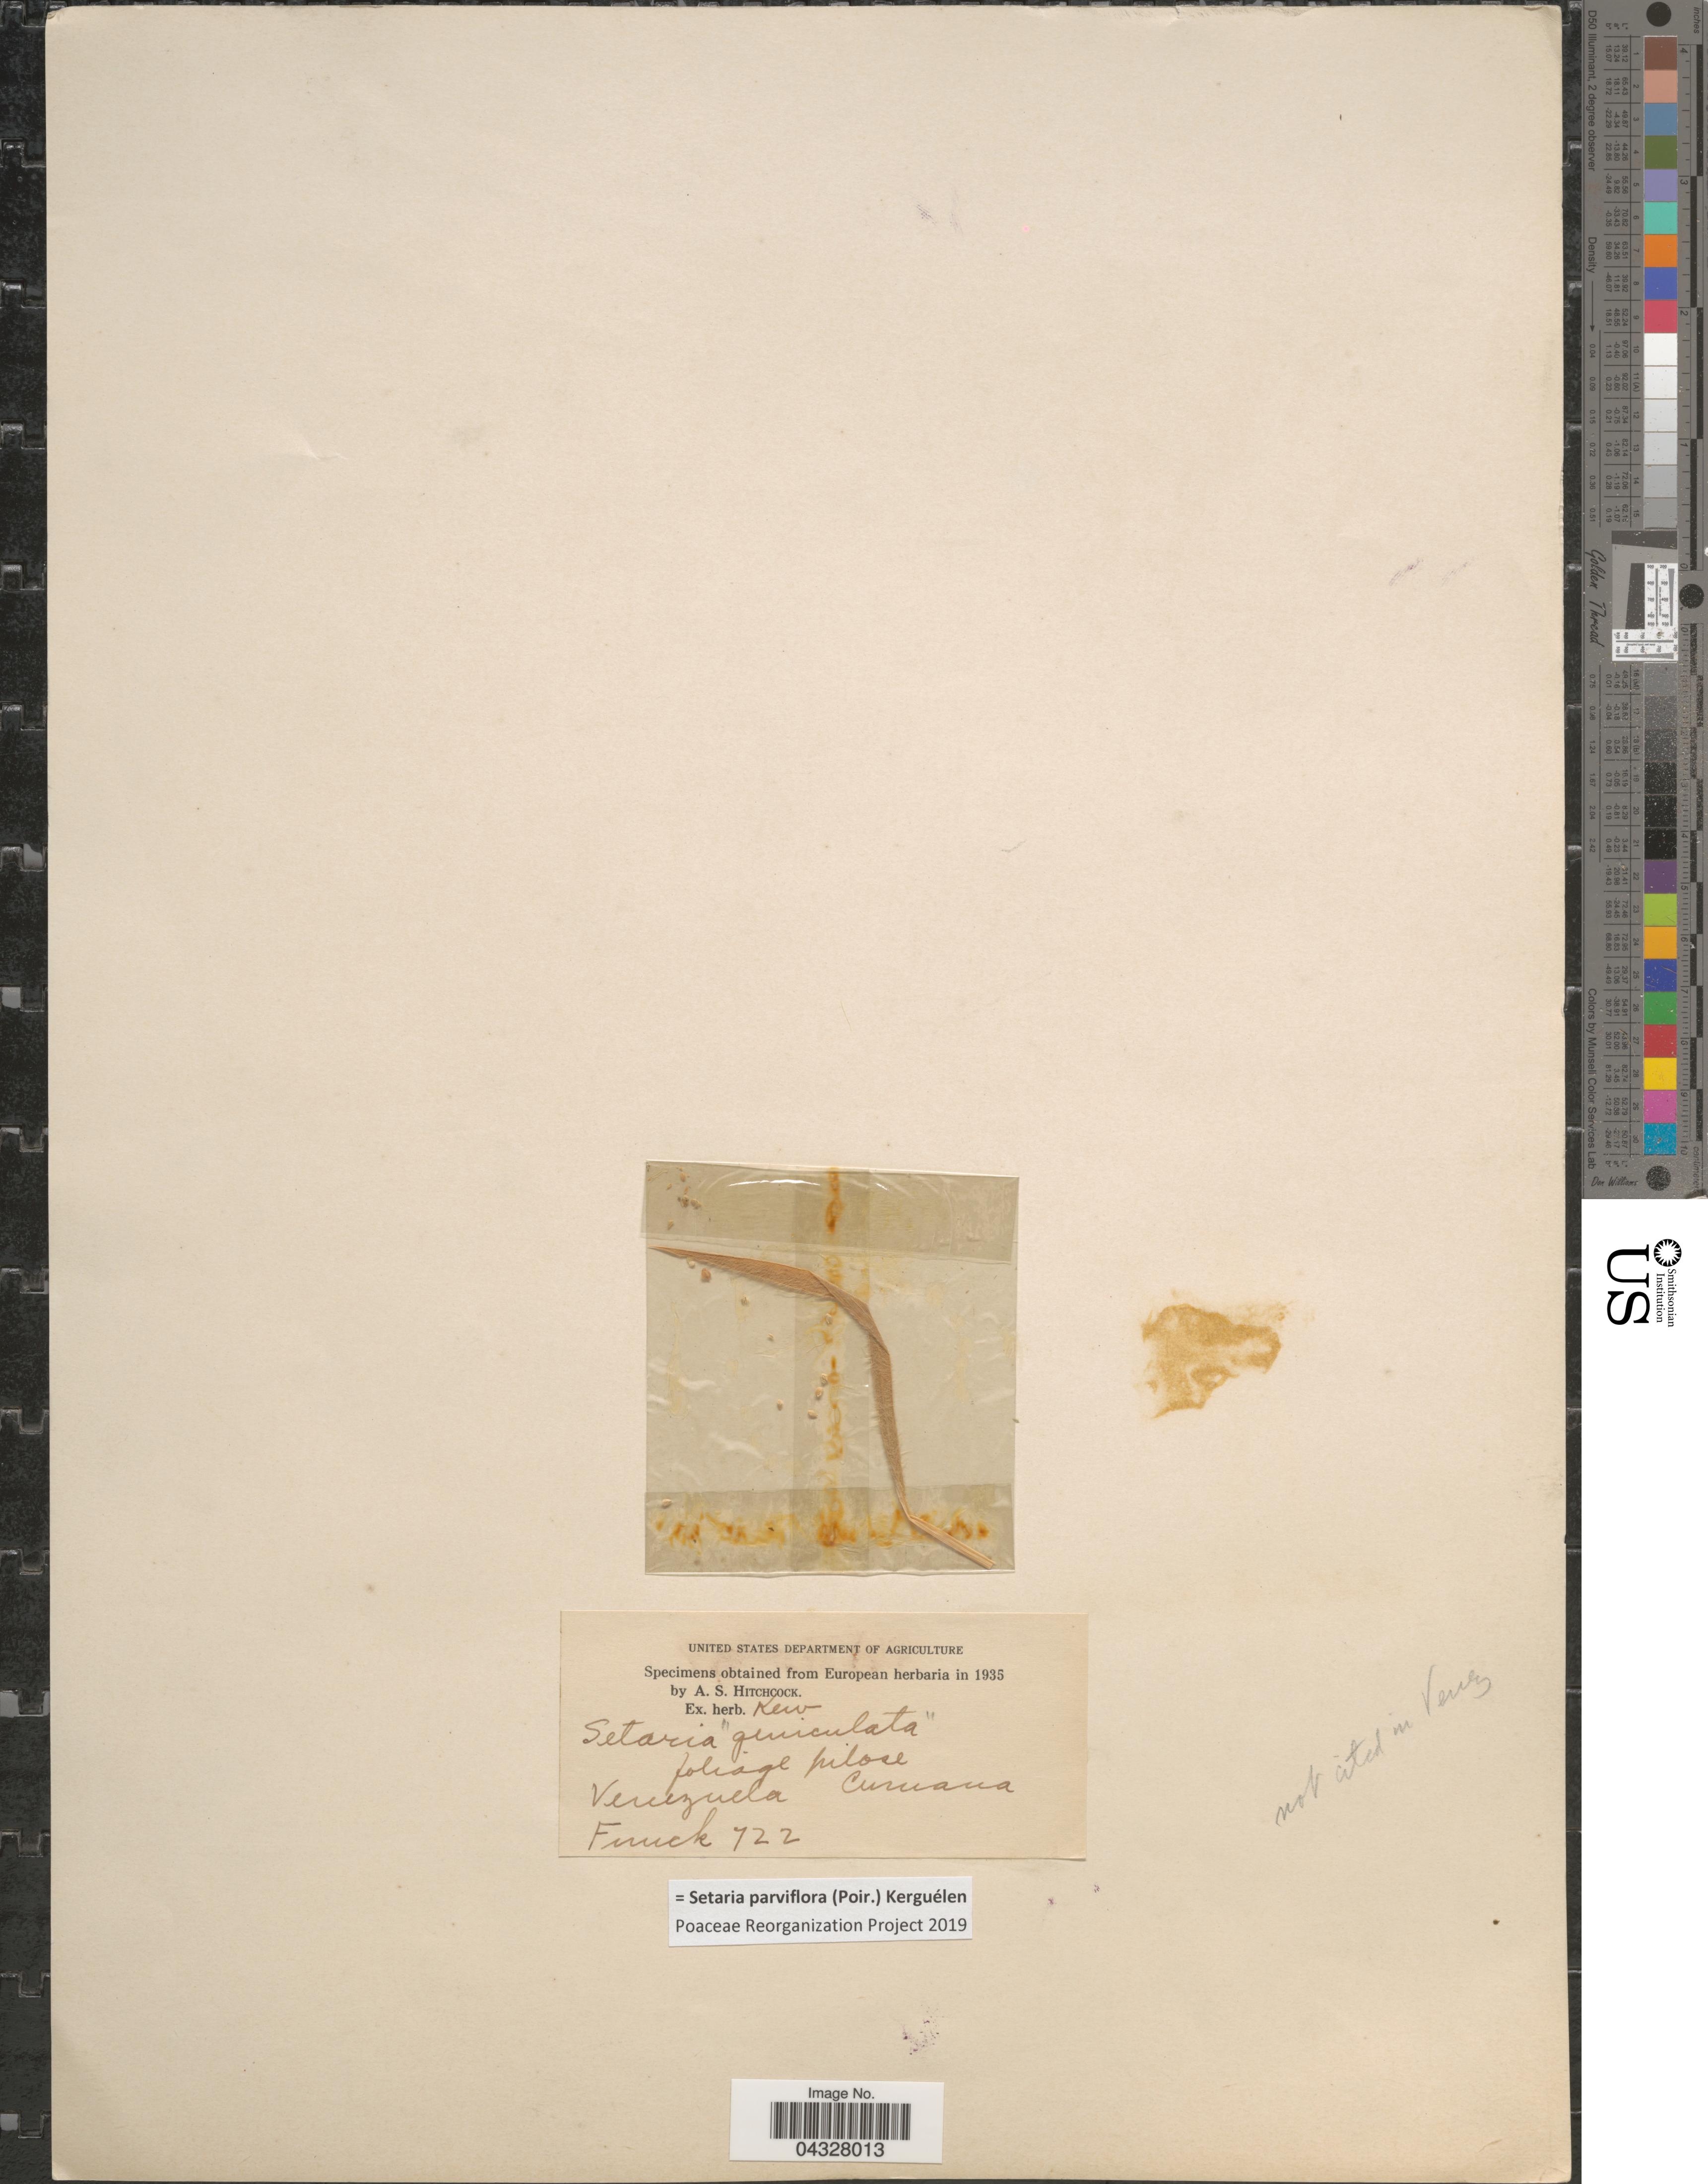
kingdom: Plantae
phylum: Tracheophyta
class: Liliopsida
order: Poales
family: Poaceae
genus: Setaria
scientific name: Setaria parviflora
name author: (Poir.) Kerguélen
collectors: -. Funck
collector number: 722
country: Venezuela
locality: Cumana.